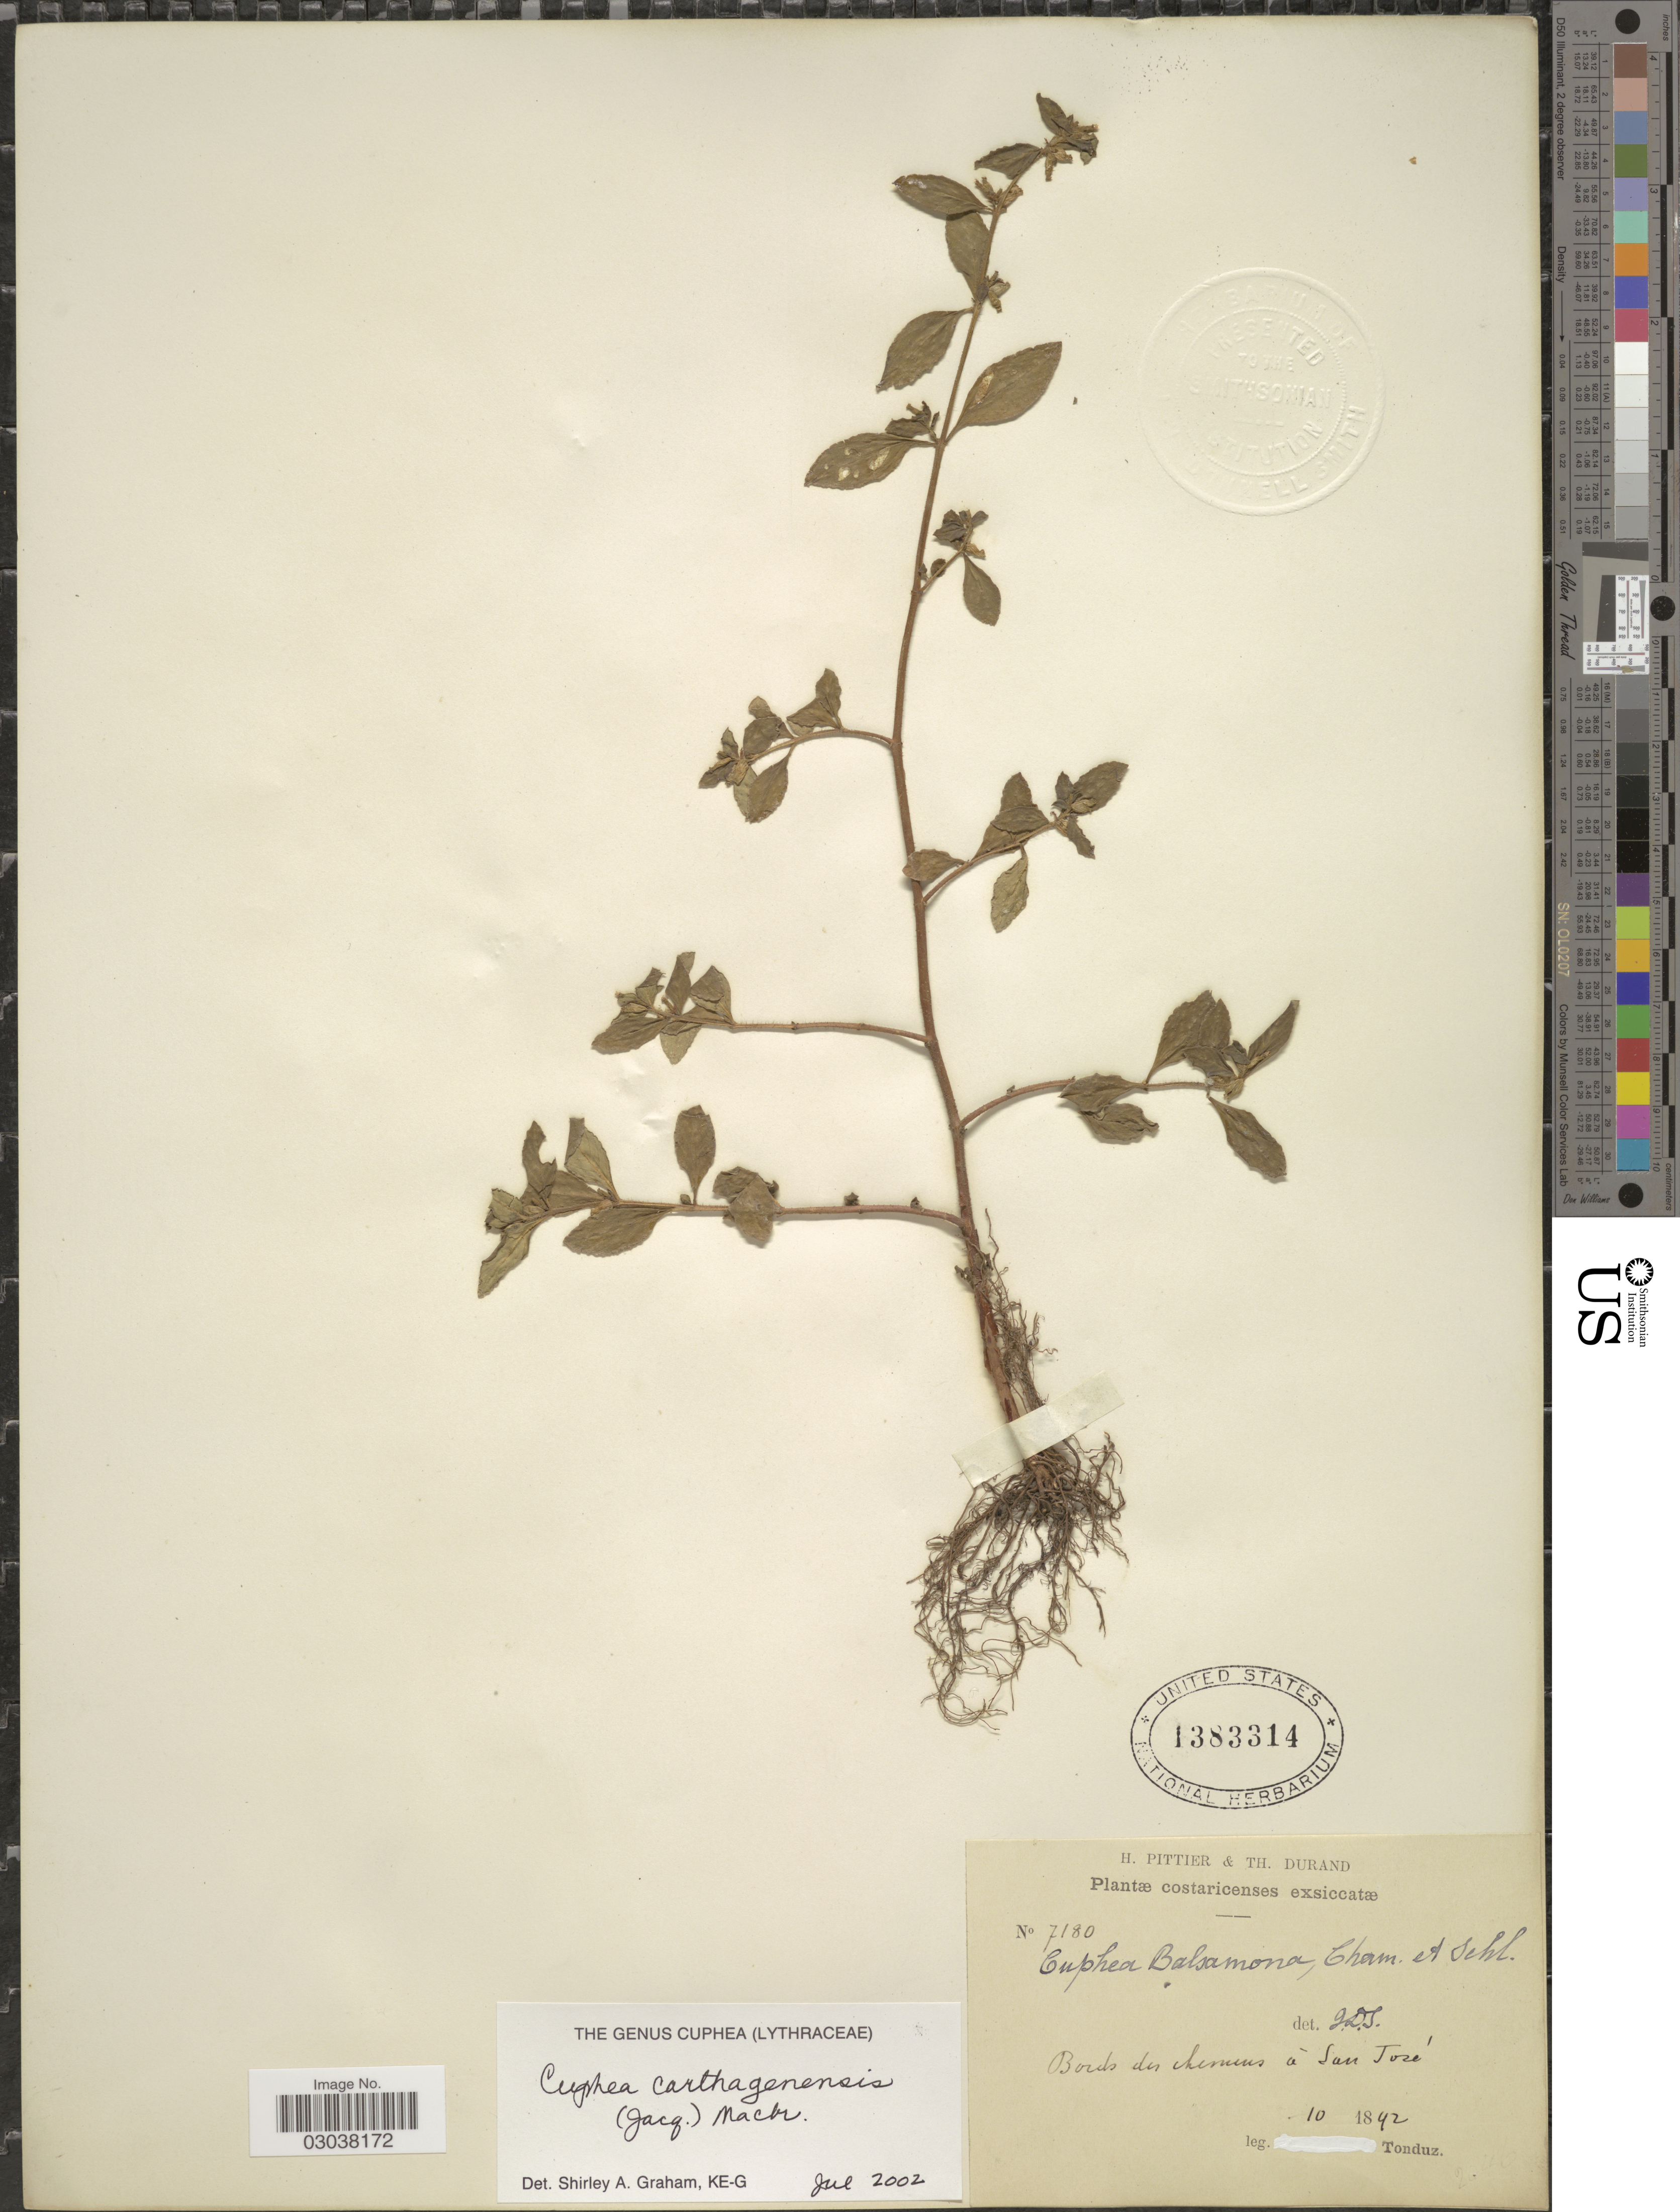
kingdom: Plantae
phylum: Tracheophyta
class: Magnoliopsida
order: Myrtales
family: Lythraceae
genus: Cuphea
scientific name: Cuphea carthagenensis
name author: (Jacq.) J.F. Macbr.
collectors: Tonduz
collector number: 7180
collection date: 1842-10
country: Costa Rica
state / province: San José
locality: Bords des chemins á San José.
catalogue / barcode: US 1383314